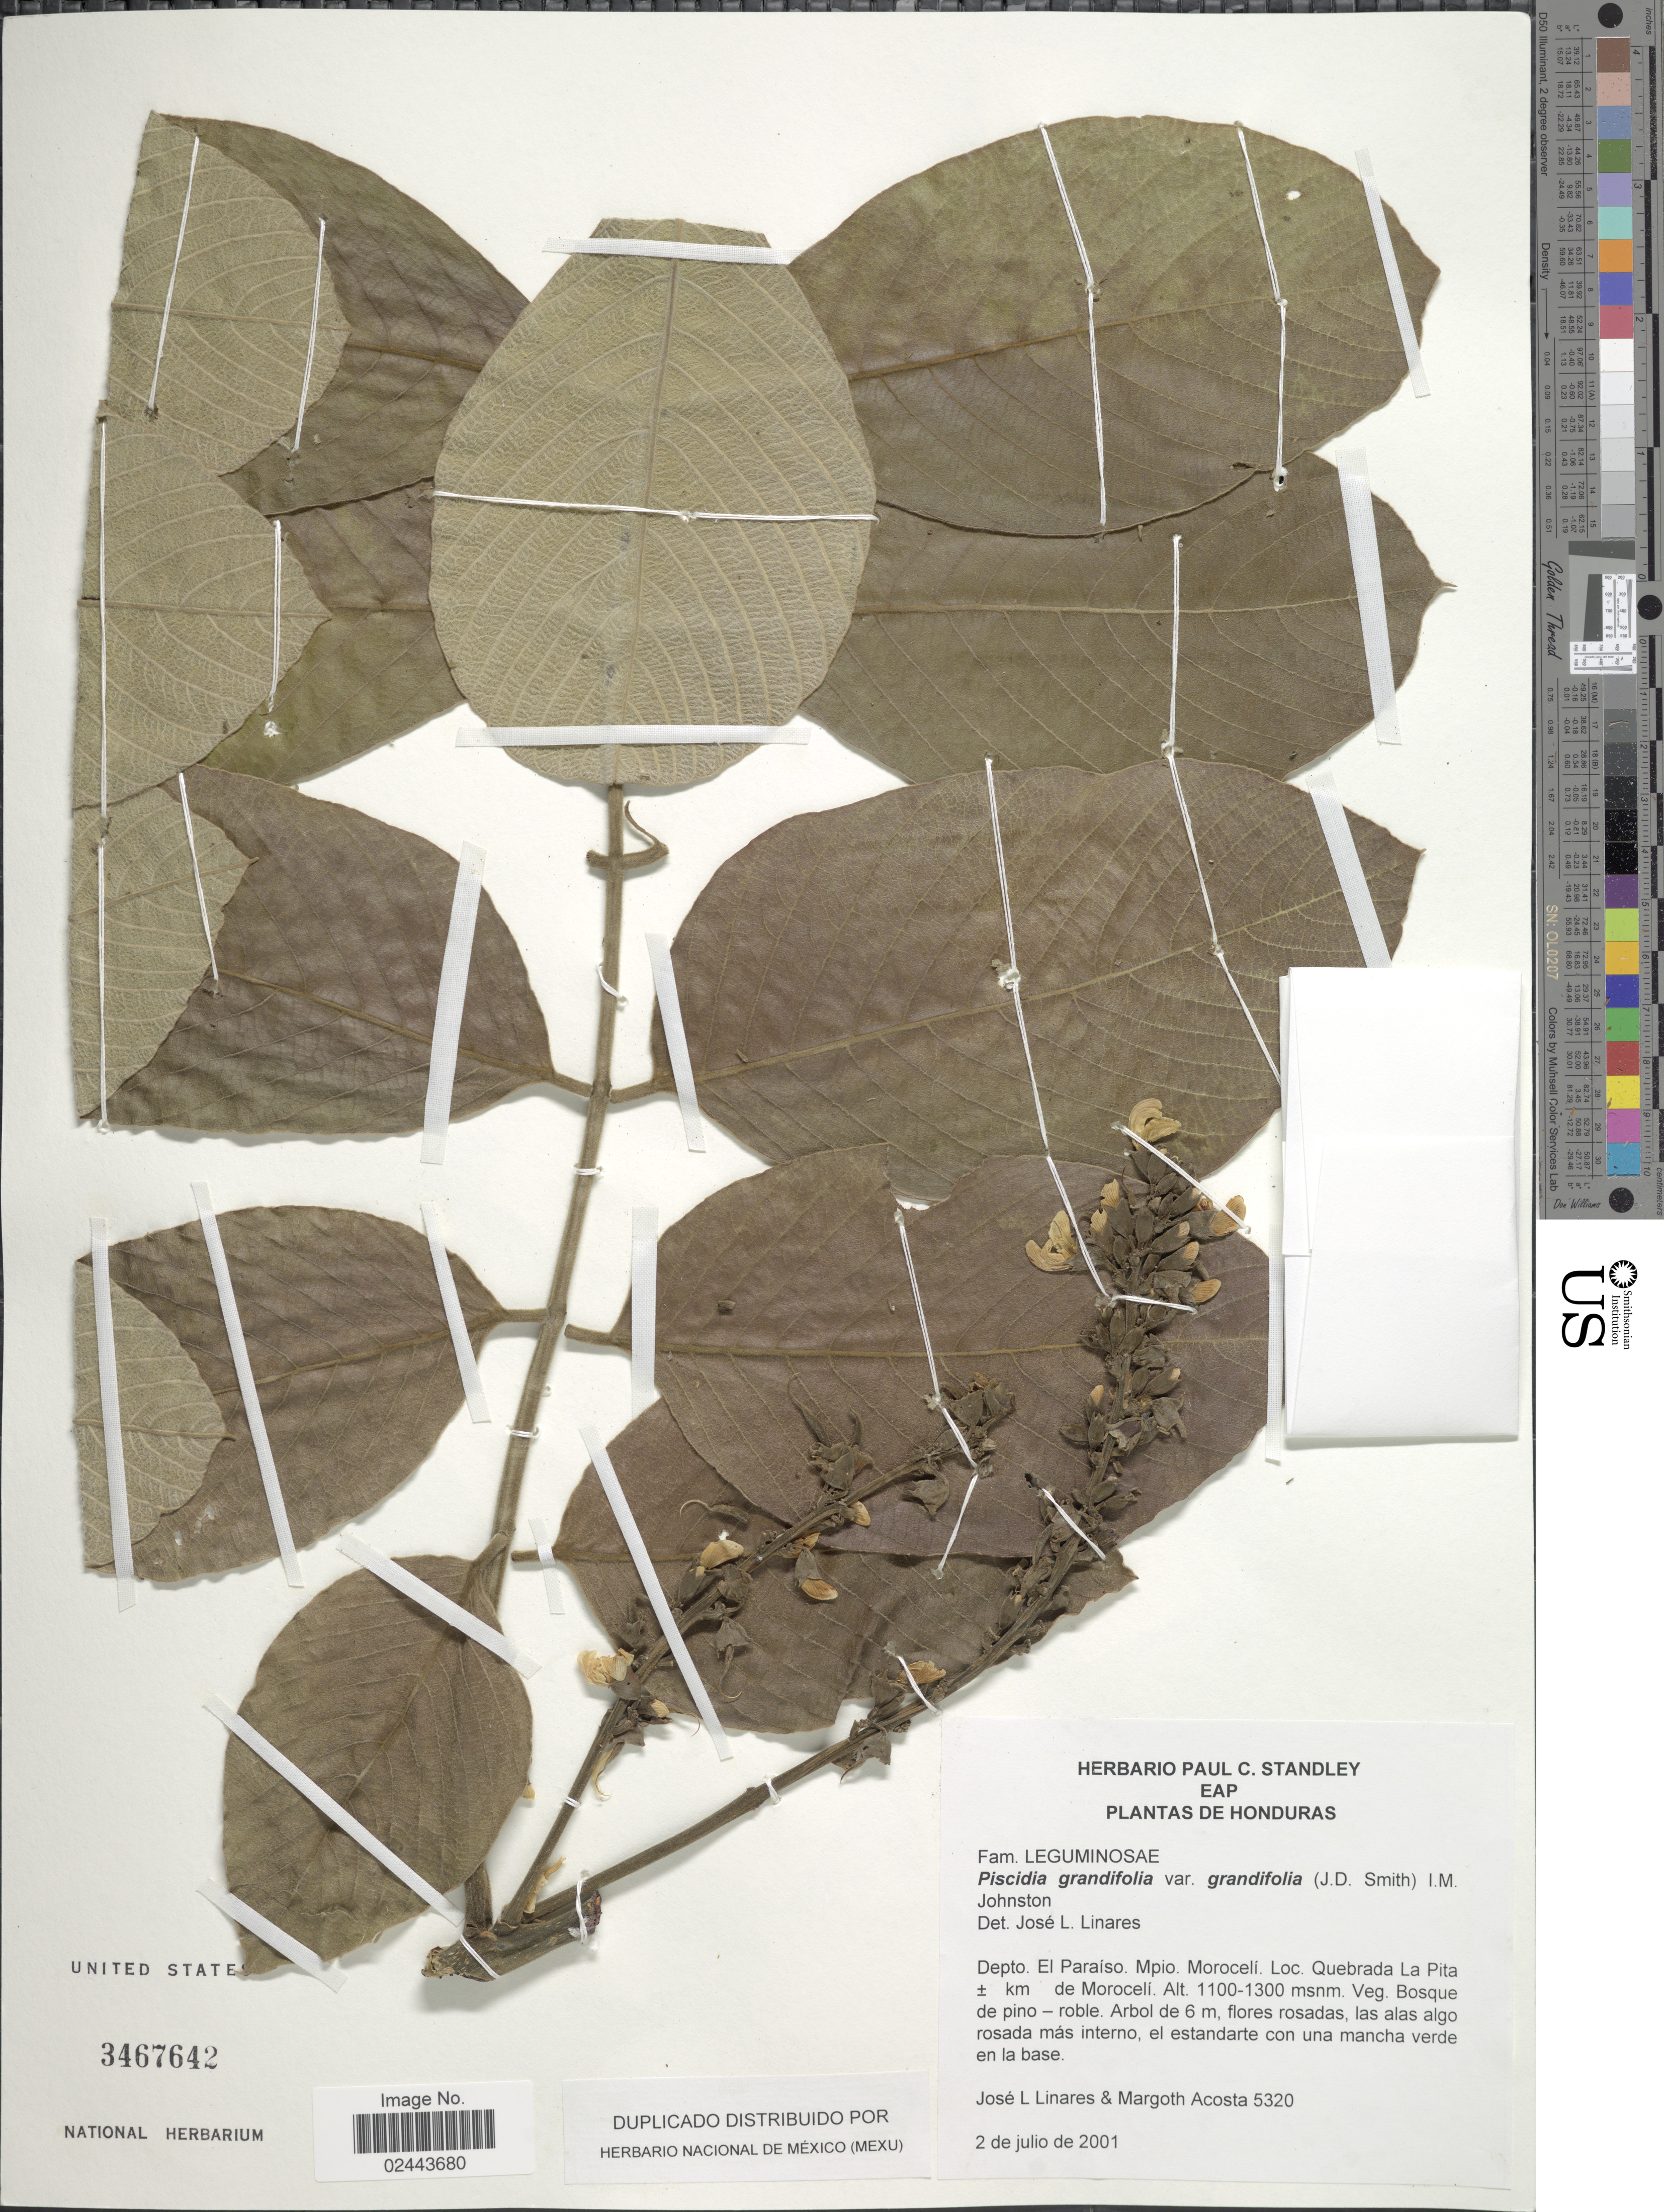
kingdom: Plantae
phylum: Tracheophyta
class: Magnoliopsida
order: Fabales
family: Fabaceae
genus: Piscidia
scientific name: Piscidia grandifolia var. grandifolia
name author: (Donn. Sm.) I.M. Johnst.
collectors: J. Linares & M. Acosta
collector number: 5320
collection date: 2001-07-02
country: Honduras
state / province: El Paraíso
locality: Mpio. Moroceli, Quebrada La Pita +/- km de Morcoceli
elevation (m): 1100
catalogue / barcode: US 3467642